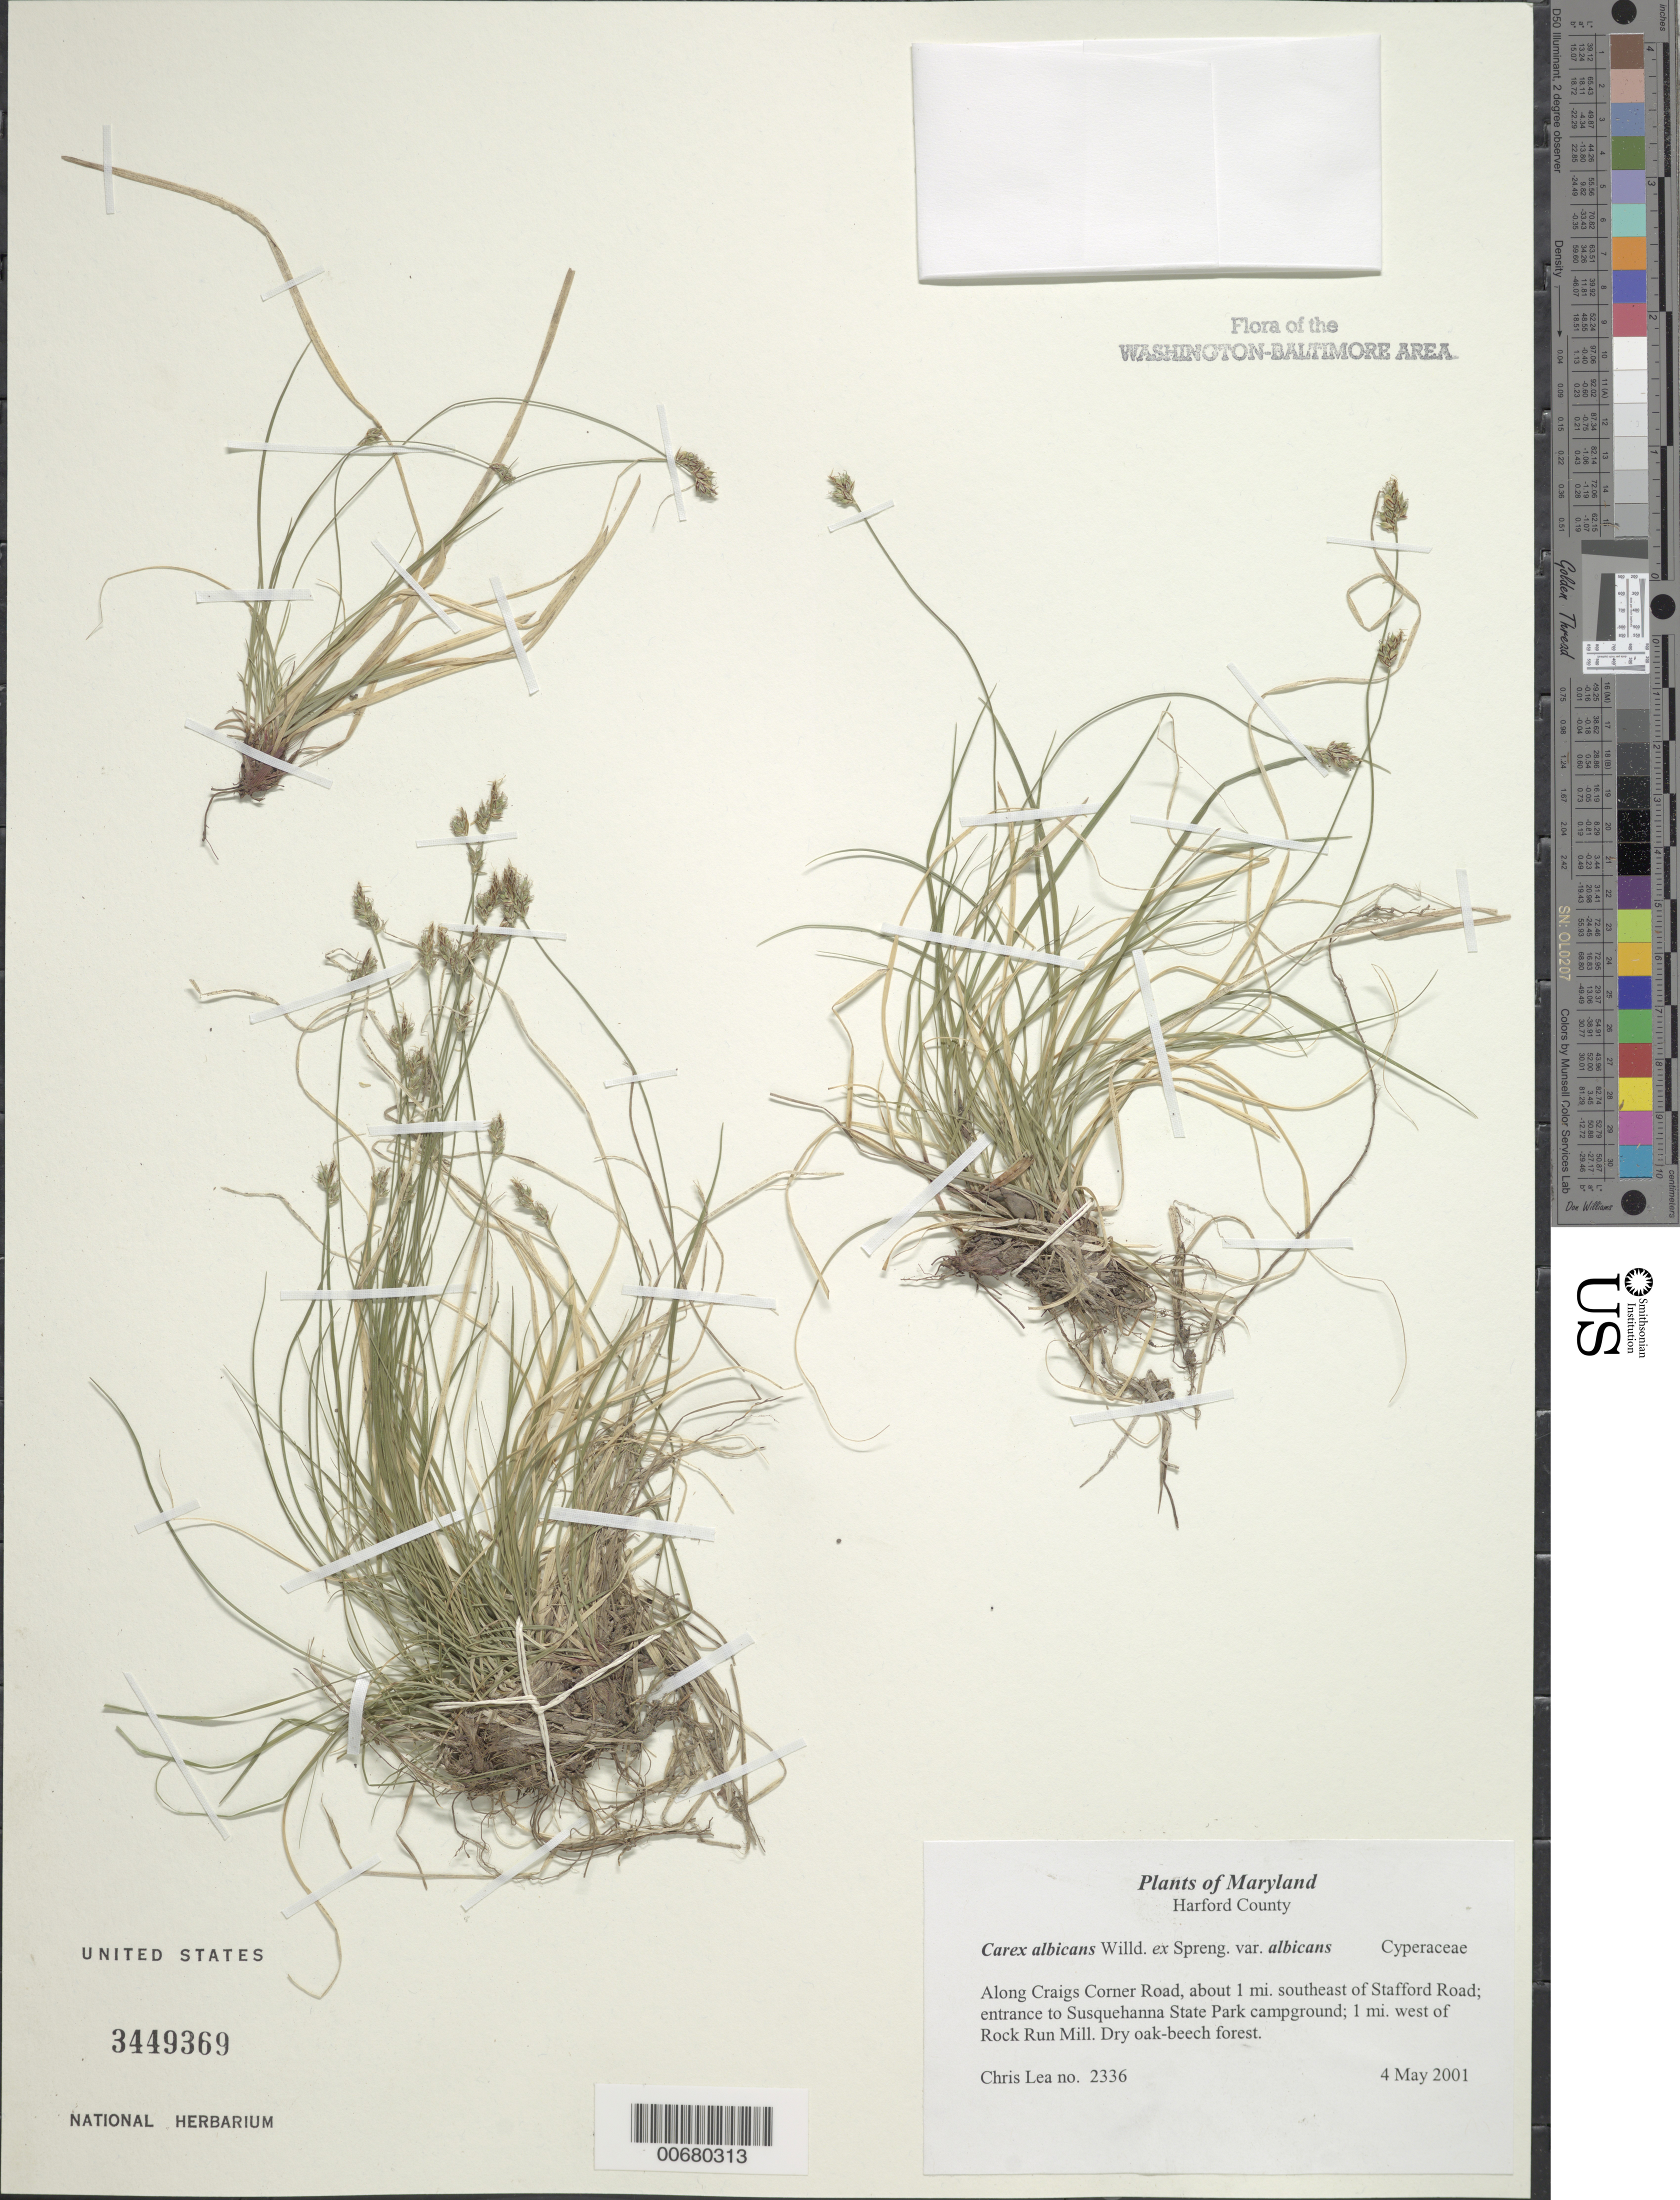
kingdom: Plantae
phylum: Tracheophyta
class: Liliopsida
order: Poales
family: Cyperaceae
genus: Carex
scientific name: Carex albicans var. albicans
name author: Willd. ex Spreng.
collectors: C. Lea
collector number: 2336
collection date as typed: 4 may 2001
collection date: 2001-05-04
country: United States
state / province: Maryland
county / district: Harford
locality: Along Craigs Corner Road, about 1 mi. southeast of Stafford Road; entrance to Susquehanna State Park campground; 1 mi. west of Rock Mill Road.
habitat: Dry oak-beech forest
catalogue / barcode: US 3449369